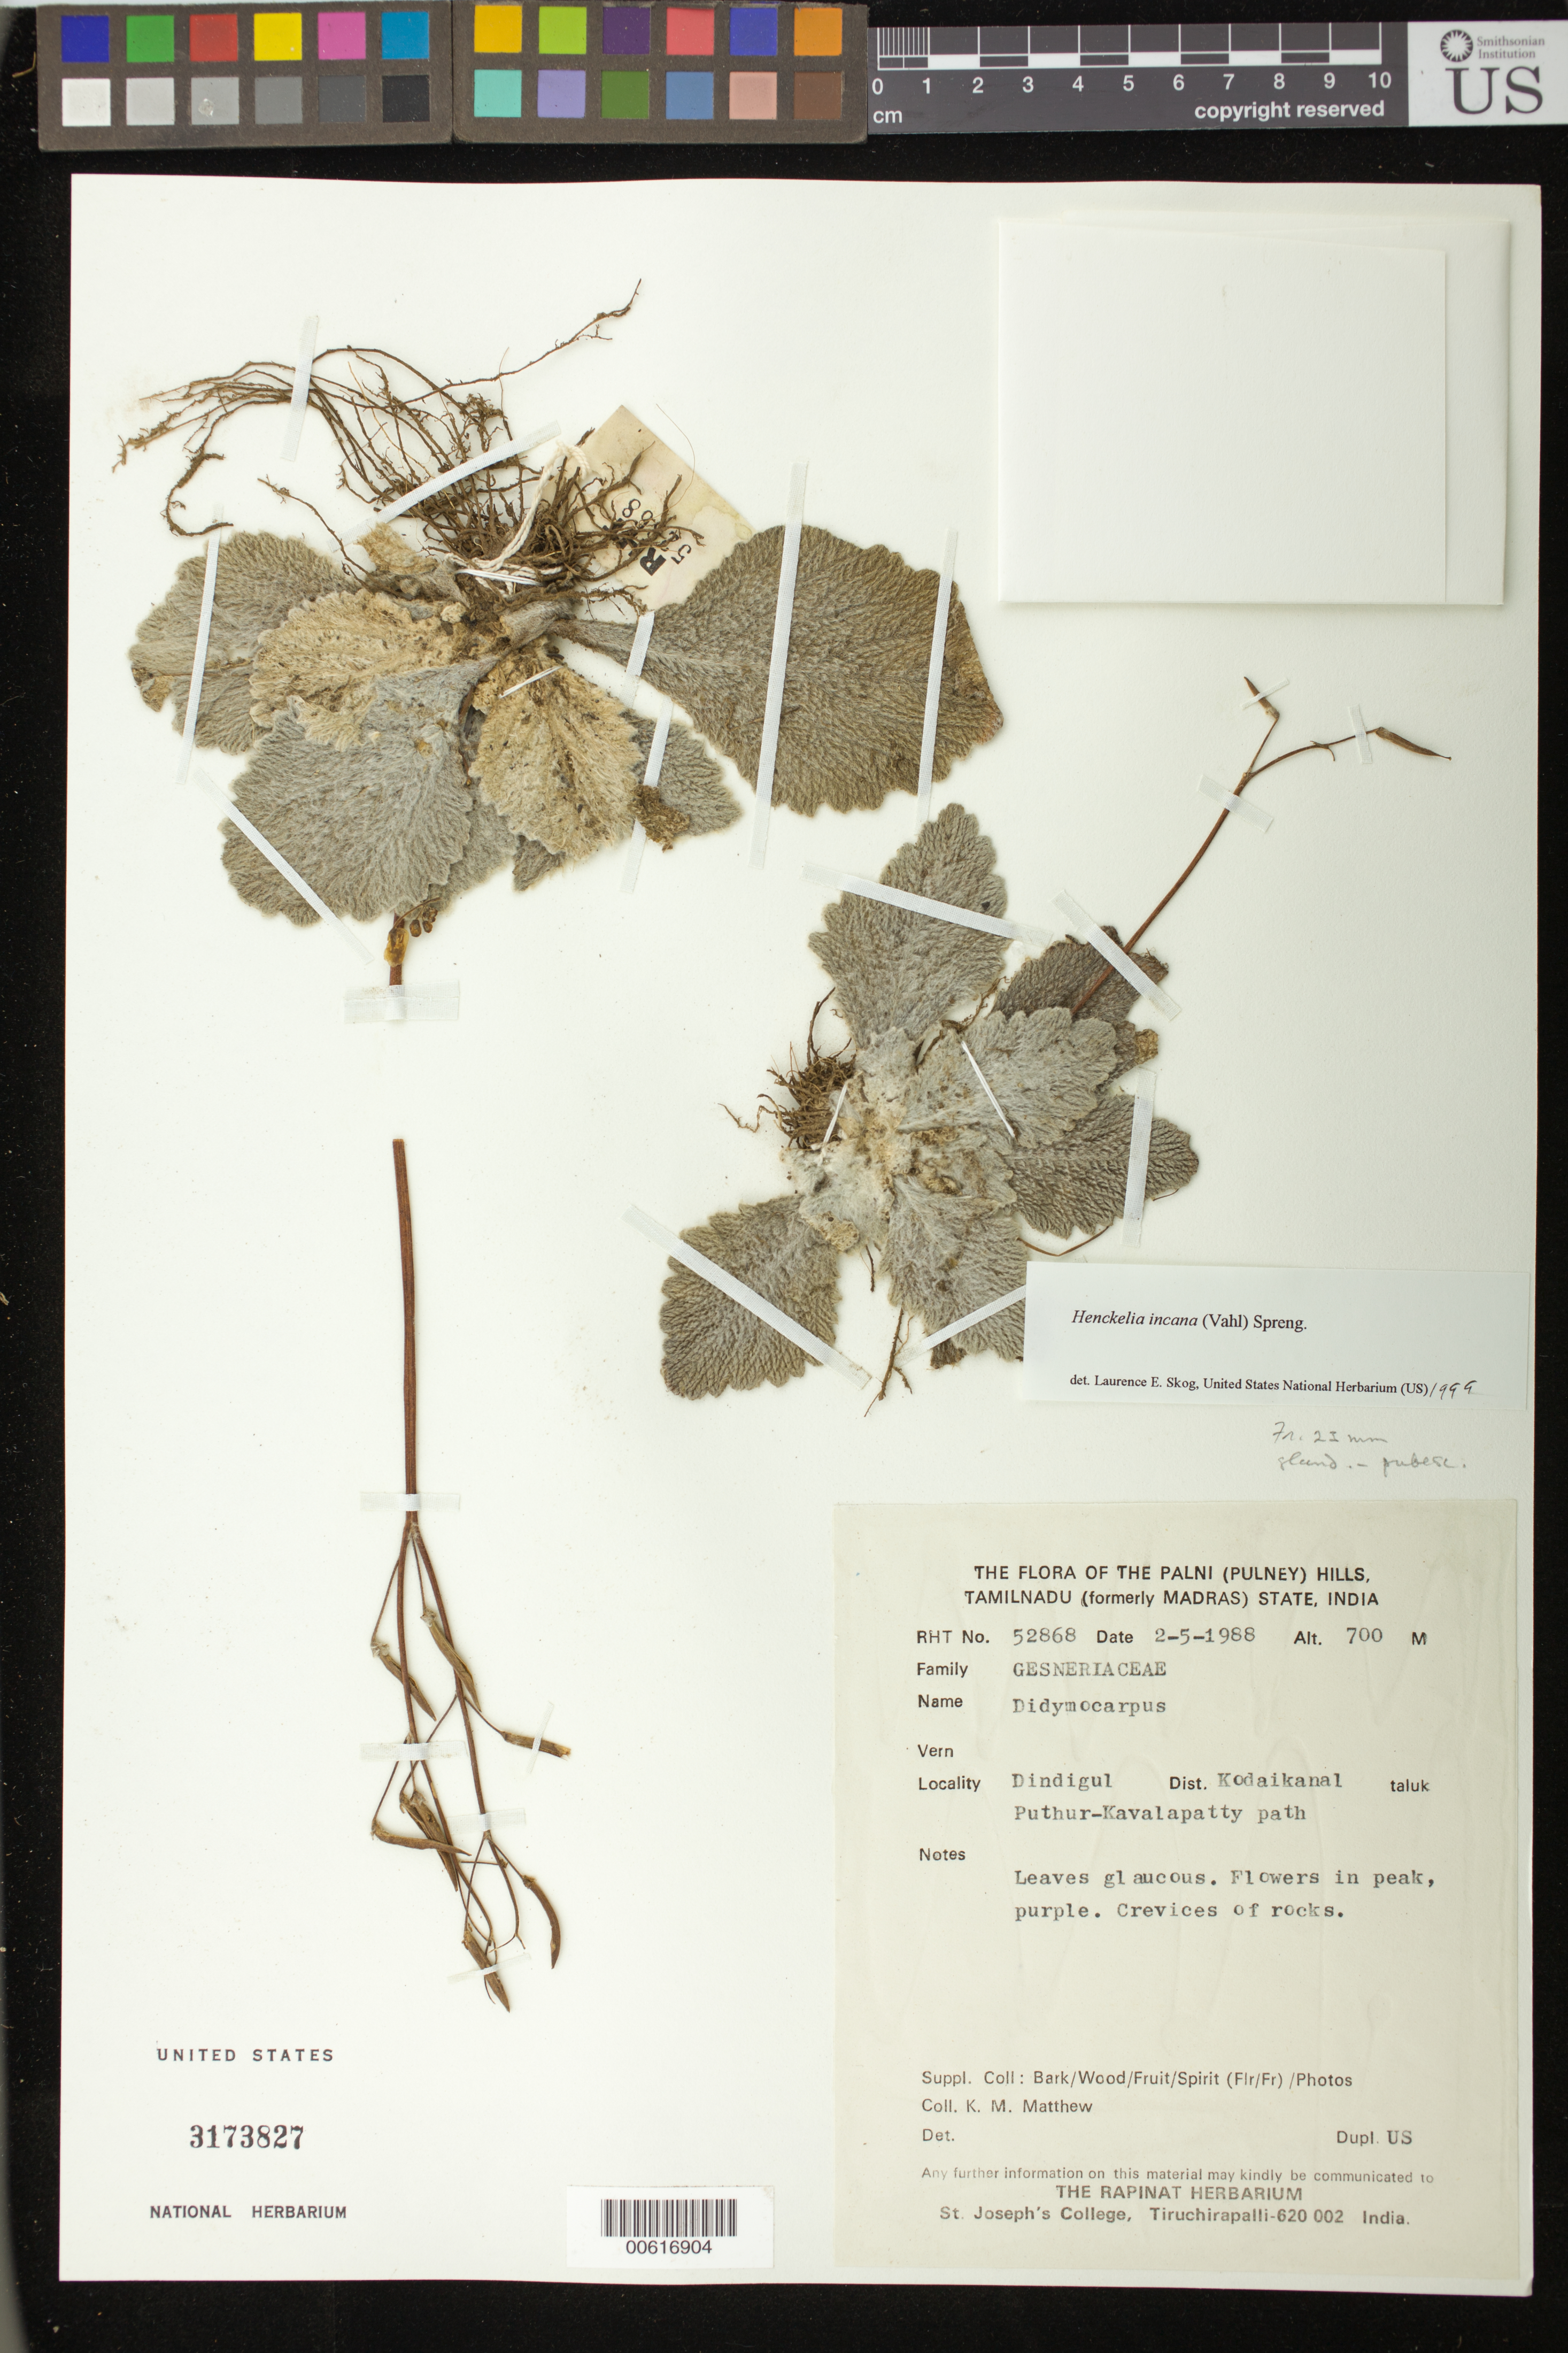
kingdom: Plantae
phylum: Tracheophyta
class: Magnoliopsida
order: Lamiales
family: Gesneriaceae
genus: Henckelia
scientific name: Henckelia incana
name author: (Vahl) Spreng.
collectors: K. M. Matthew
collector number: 52868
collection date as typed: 02 May 1988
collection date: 1988-05-02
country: India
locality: Dindigul, kodaikanal taluk, puthur-kavalapatty path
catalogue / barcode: US 3173827